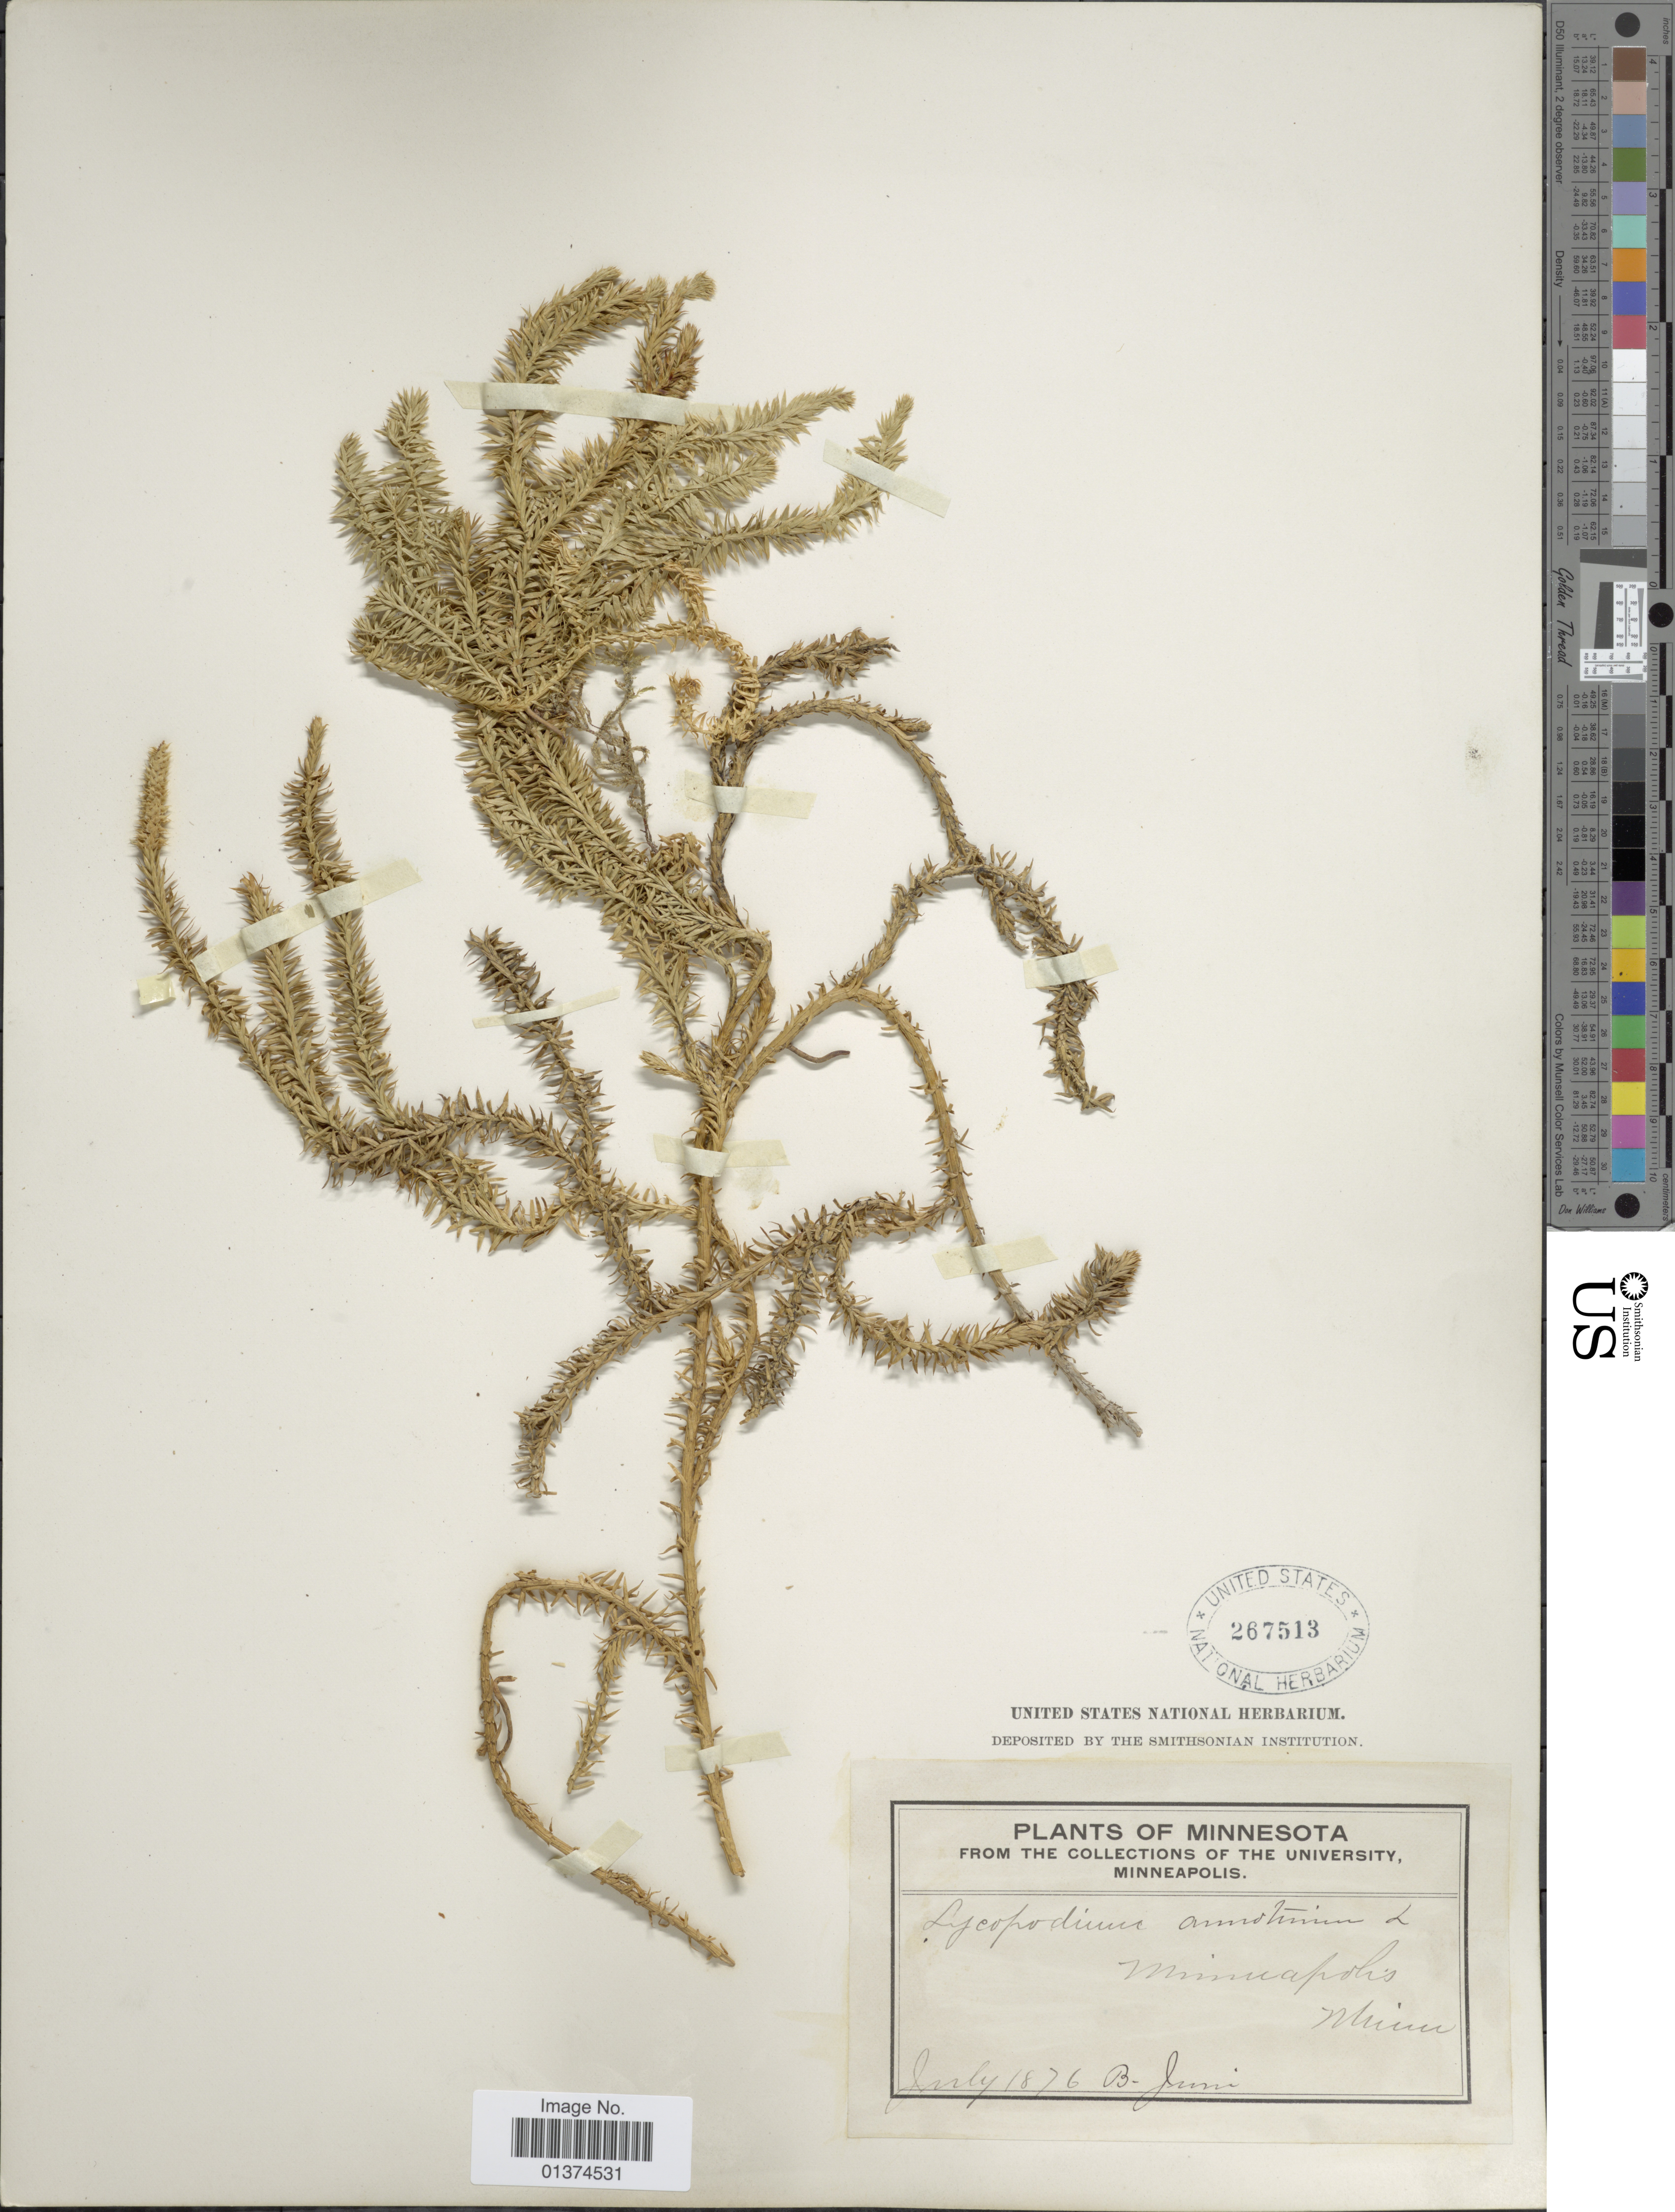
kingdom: Plantae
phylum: Tracheophyta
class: Lycopodiopsida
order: Lycopodiales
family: Lycopodiaceae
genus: Spinulum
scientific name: Spinulum annotinum subsp. annotinum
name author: (L.) A. Haines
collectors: B. Juni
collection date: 1876-07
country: United States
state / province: Minnesota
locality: Minneapolis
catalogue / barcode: US 267513